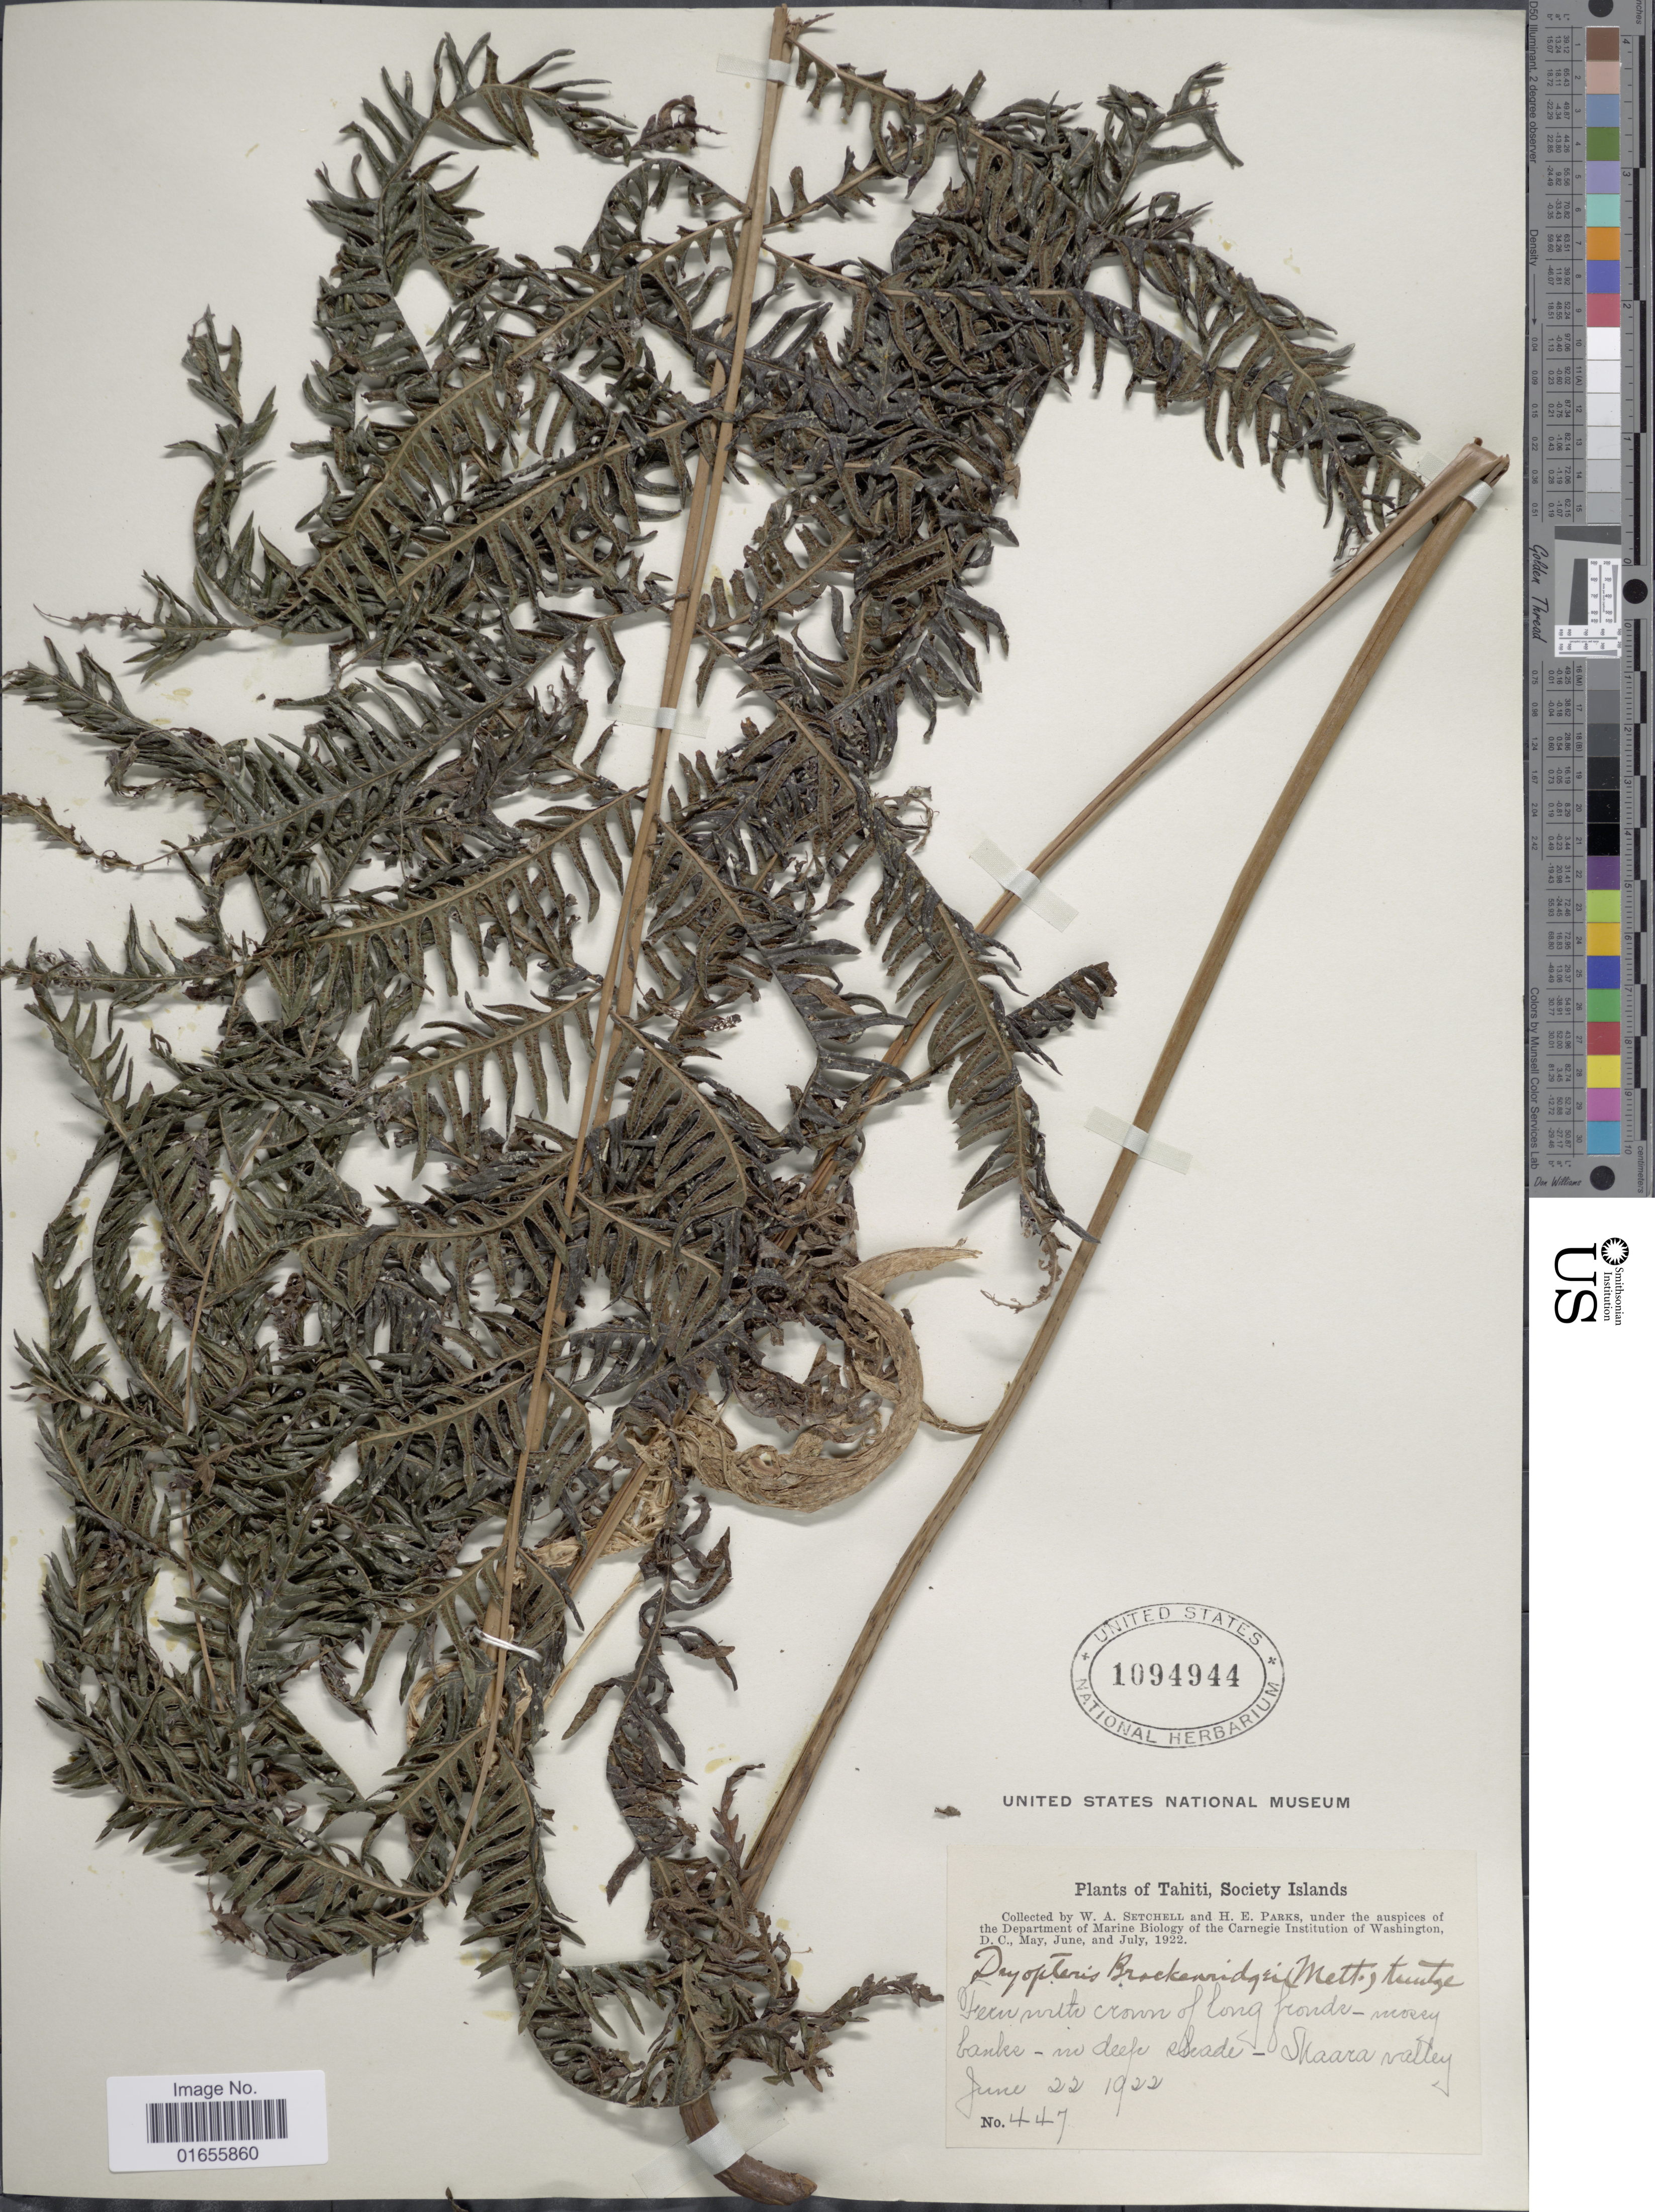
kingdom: Plantae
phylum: Tracheophyta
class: Polypodiopsida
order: Polypodiales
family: Thelypteridaceae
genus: Plesioneuron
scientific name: Plesioneuron attenuatum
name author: (Brack.) Holttum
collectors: W. Setchell & H. E. Parks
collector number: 447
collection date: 1922-06-22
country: French Polynesia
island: Tahiti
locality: Tahiti , Society Islands, Skaara valley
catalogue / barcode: US 1094944